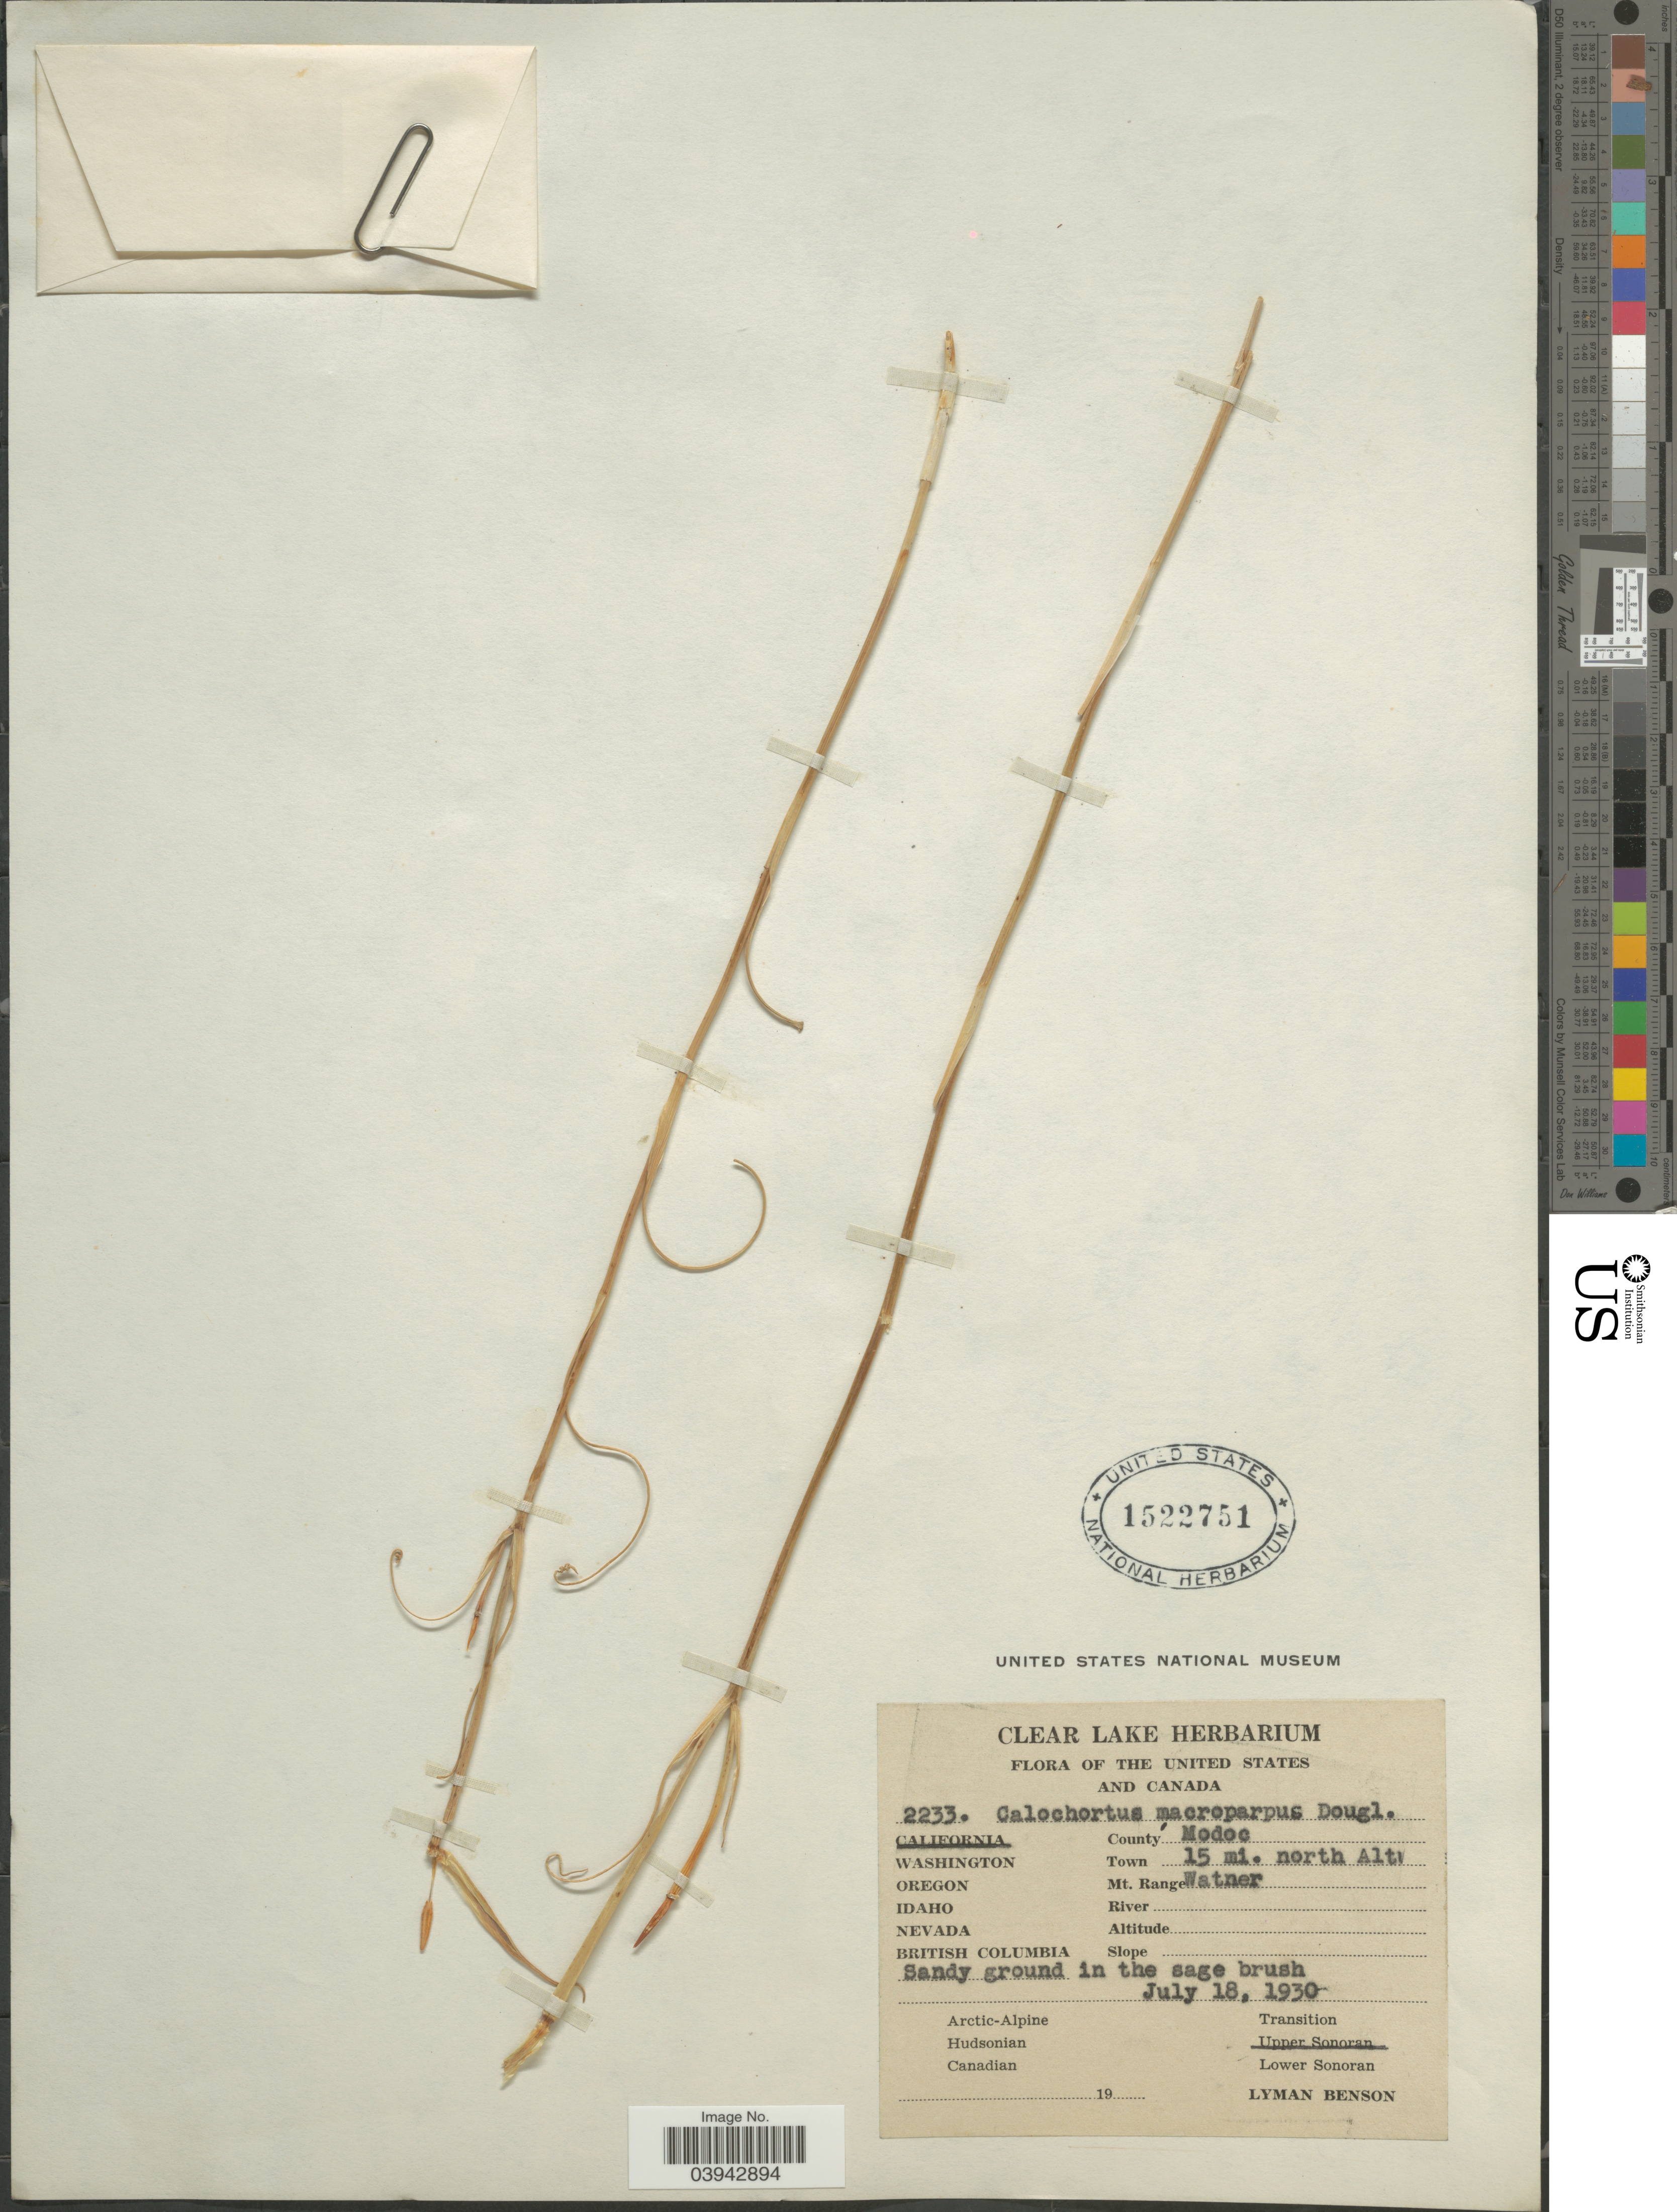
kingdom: Plantae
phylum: Tracheophyta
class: Liliopsida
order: Liliales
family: Liliaceae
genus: Calochortus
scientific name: Calochortus macrocarpus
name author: Douglas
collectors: L. D. Benson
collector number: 2233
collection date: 1930-07-18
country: United States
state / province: California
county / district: Modoc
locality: County Modoc. Town 15 mi. north Alt. Mt. Range Watner. Upper Sonoran.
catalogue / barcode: US 1522751